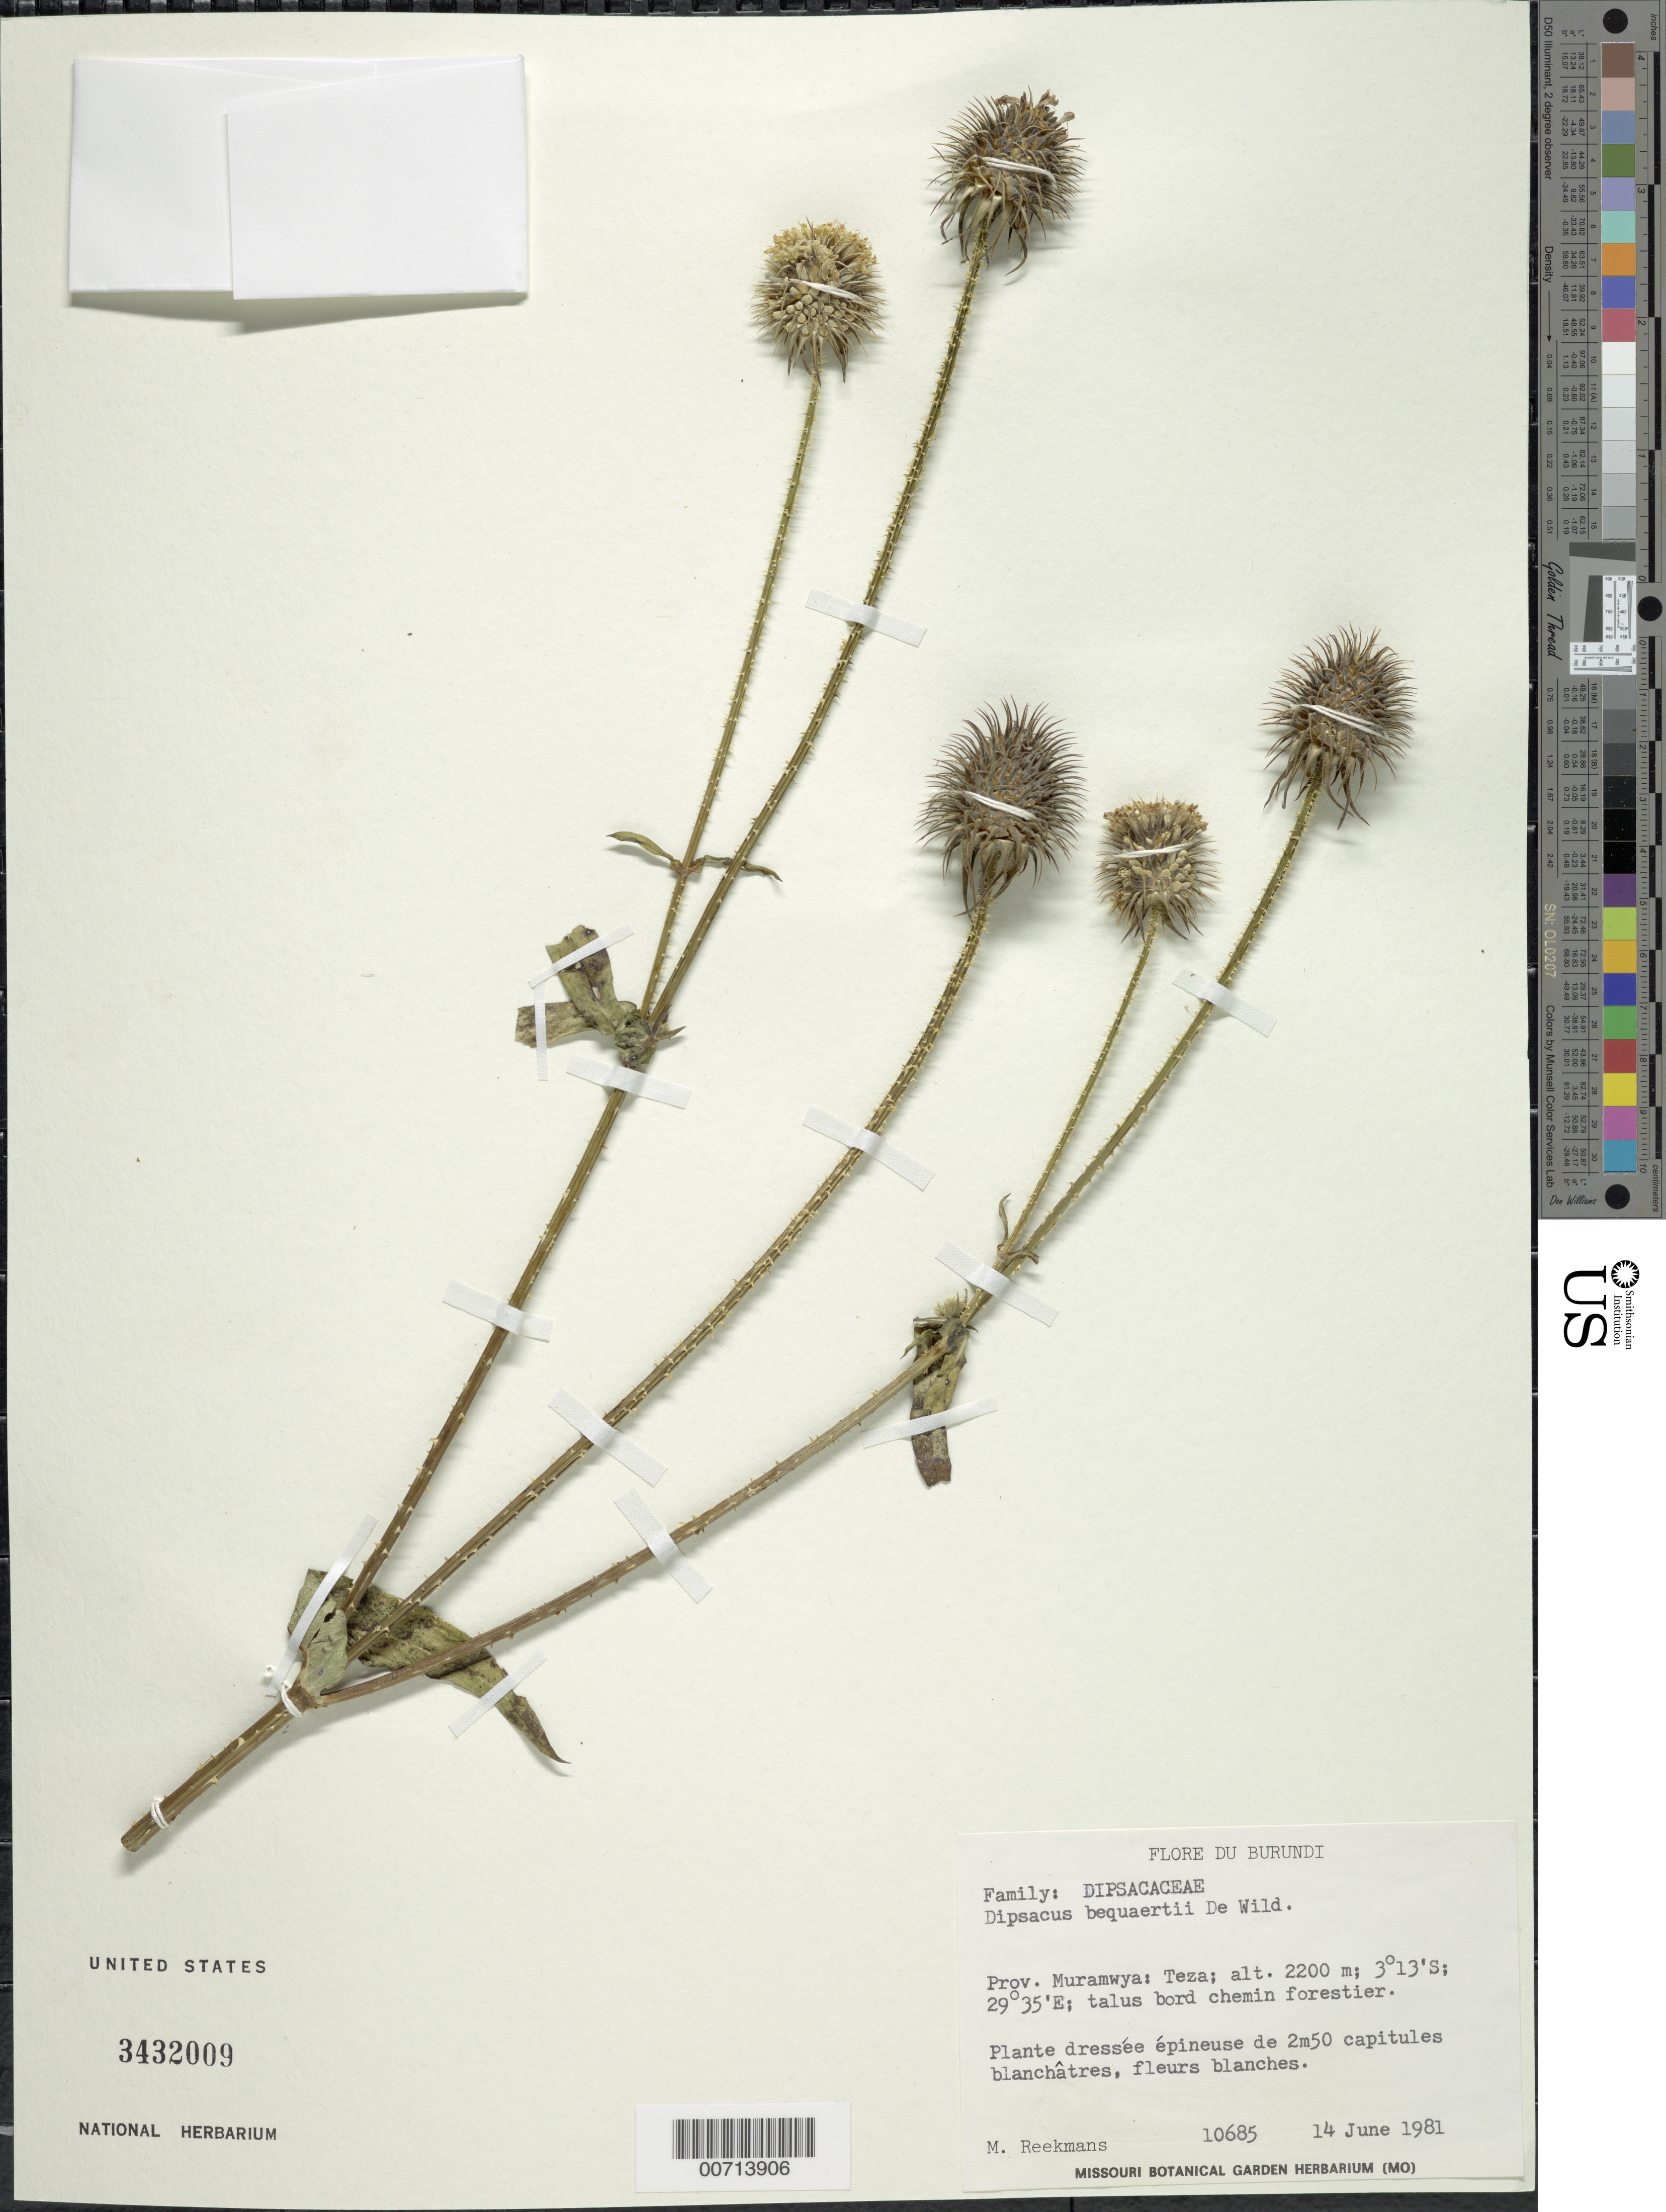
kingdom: Plantae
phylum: Tracheophyta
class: Magnoliopsida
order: Dipsacales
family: Caprifoliaceae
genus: Dipsacus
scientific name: Dipsacus bequaertii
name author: De Wild.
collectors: M. Reekmans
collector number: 10685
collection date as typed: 14 Jun 1981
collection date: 1981-06-14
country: Brunei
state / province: Muramwya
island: Borneo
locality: Teza.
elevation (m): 2200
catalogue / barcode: US 3432009